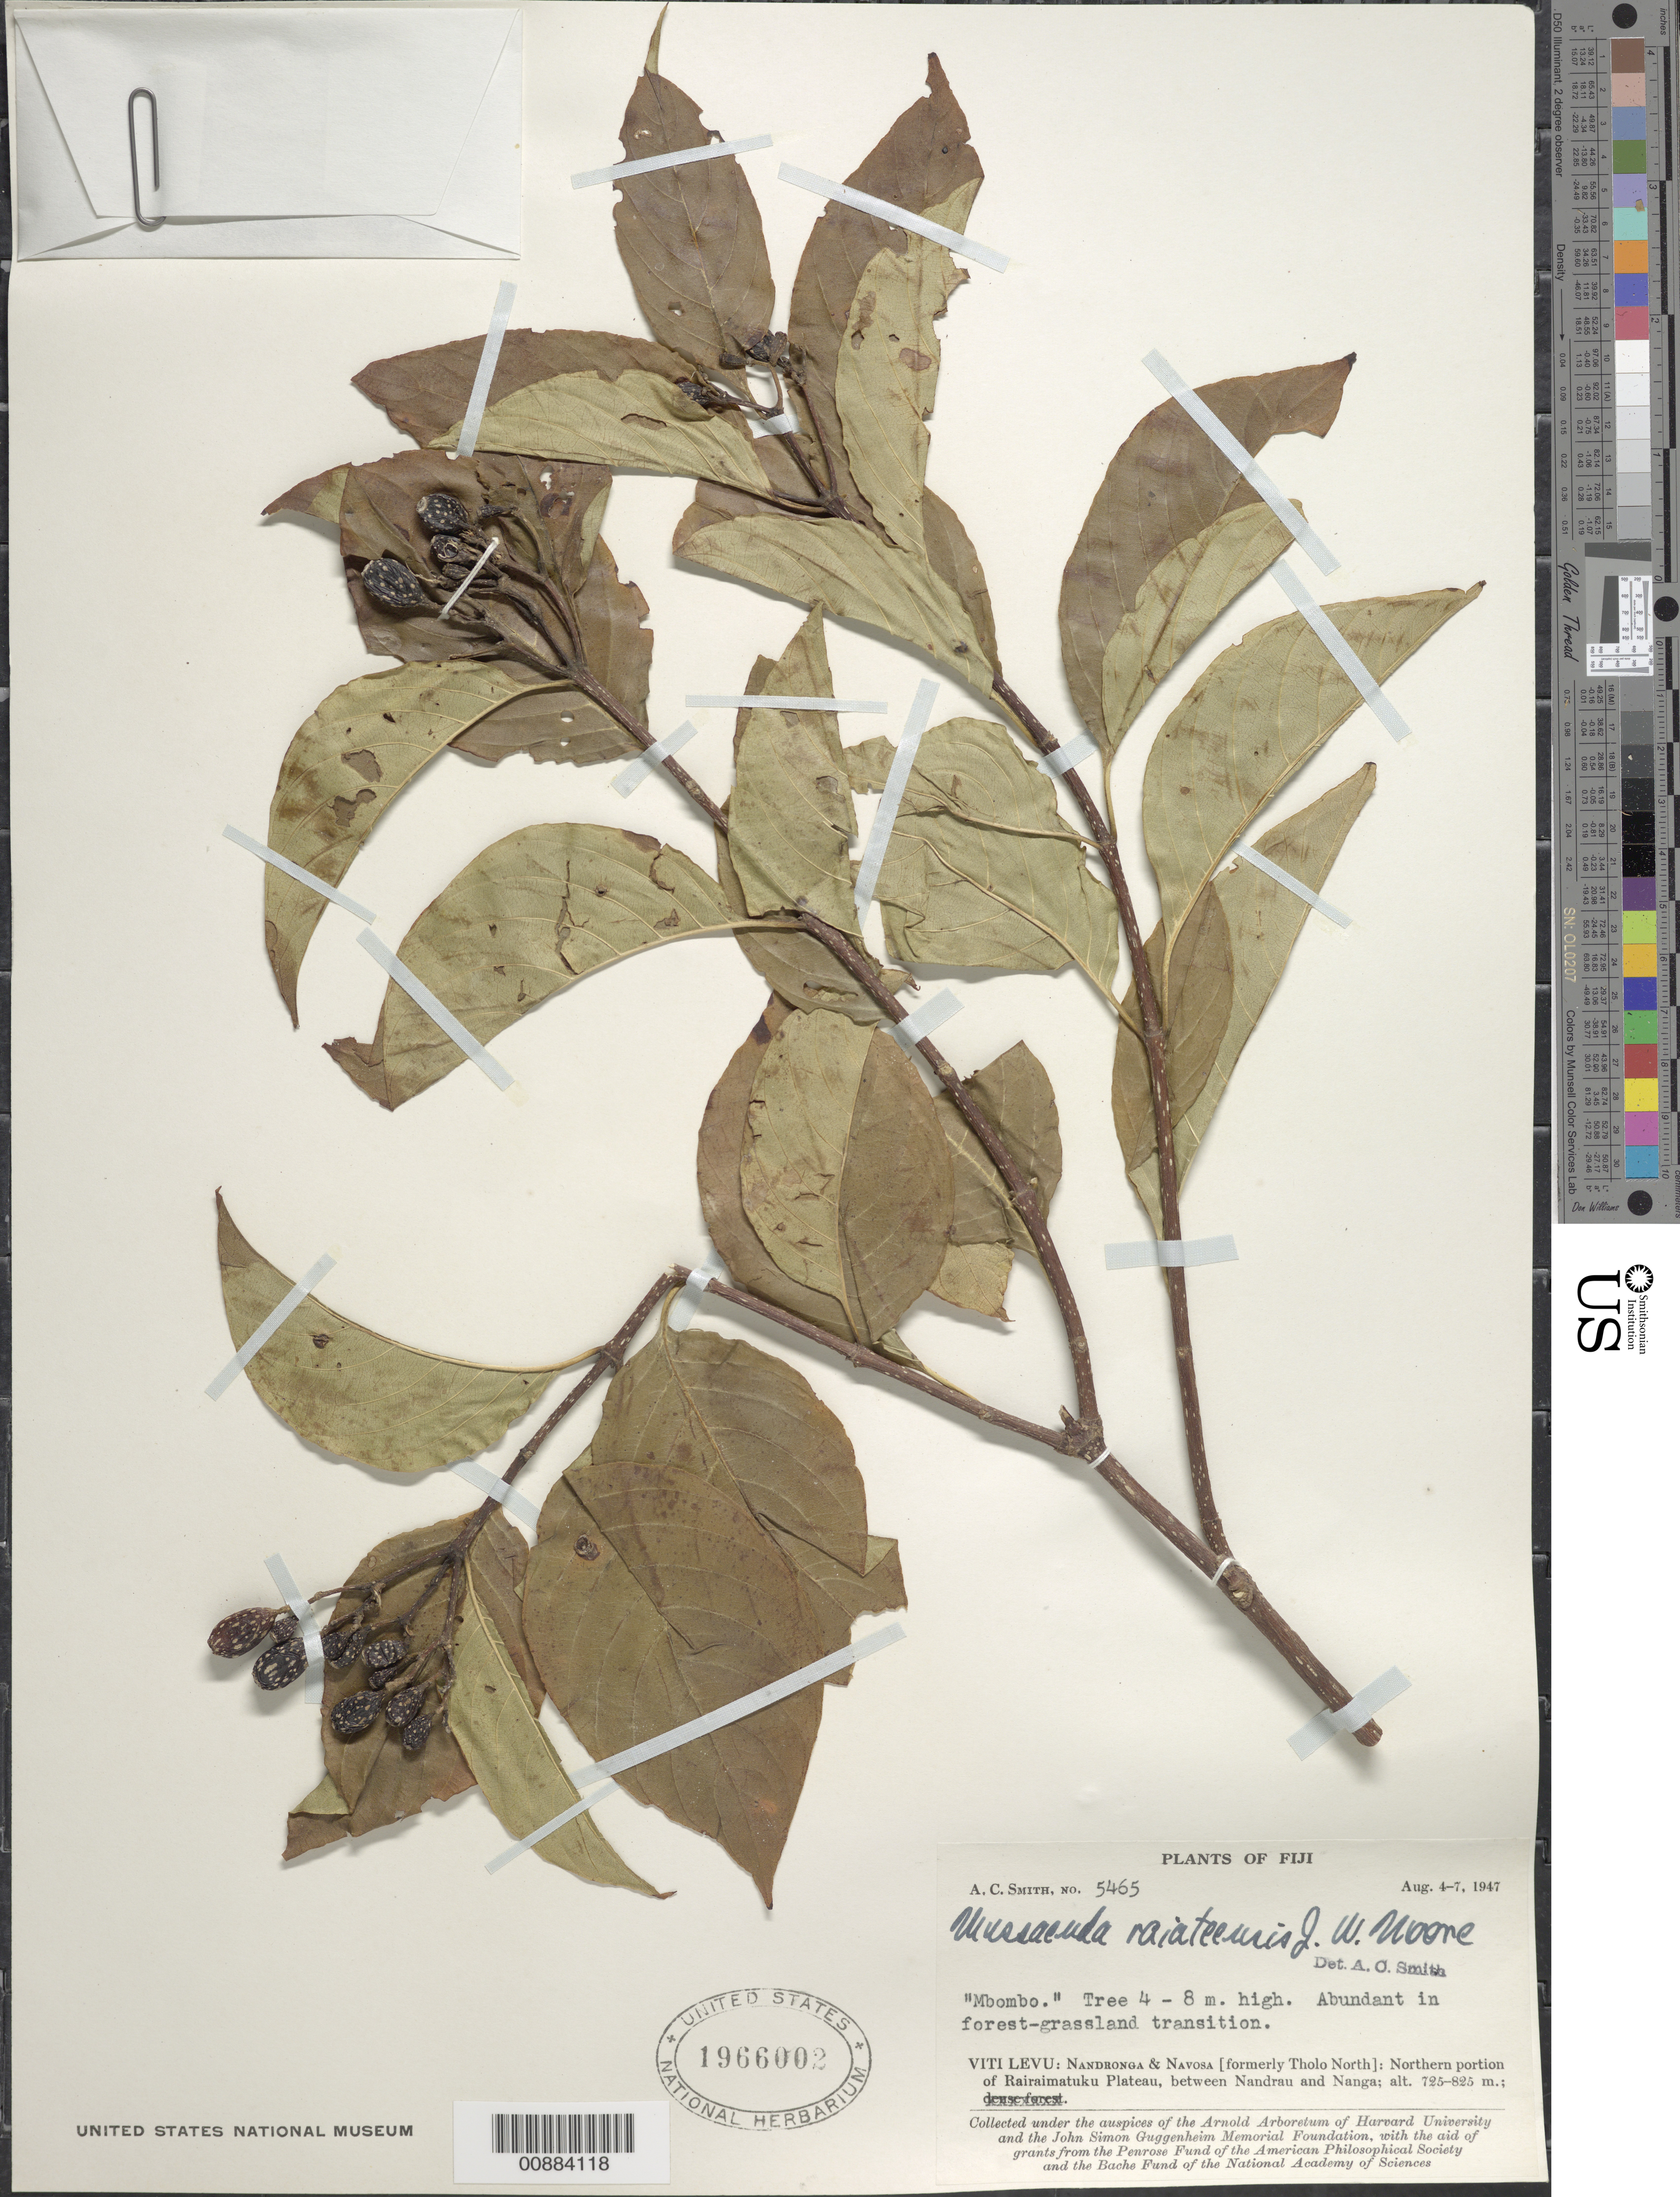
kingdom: Plantae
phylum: Tracheophyta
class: Magnoliopsida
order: Gentianales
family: Rubiaceae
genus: Mussaenda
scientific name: Mussaenda frondosa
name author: L.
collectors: C. A. Smith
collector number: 5465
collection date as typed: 04 Aug 1947 to 07 Aug 1947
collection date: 1947-08-04/1947-08-07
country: Fiji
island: Viti Levu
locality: Nandronga & Navosa [formerly Tholo North] N portion of Rairaimatuku Plateau, between Nandrau and Nanga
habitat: abundant in forest-grassland transition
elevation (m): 725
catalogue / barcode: US 1966002